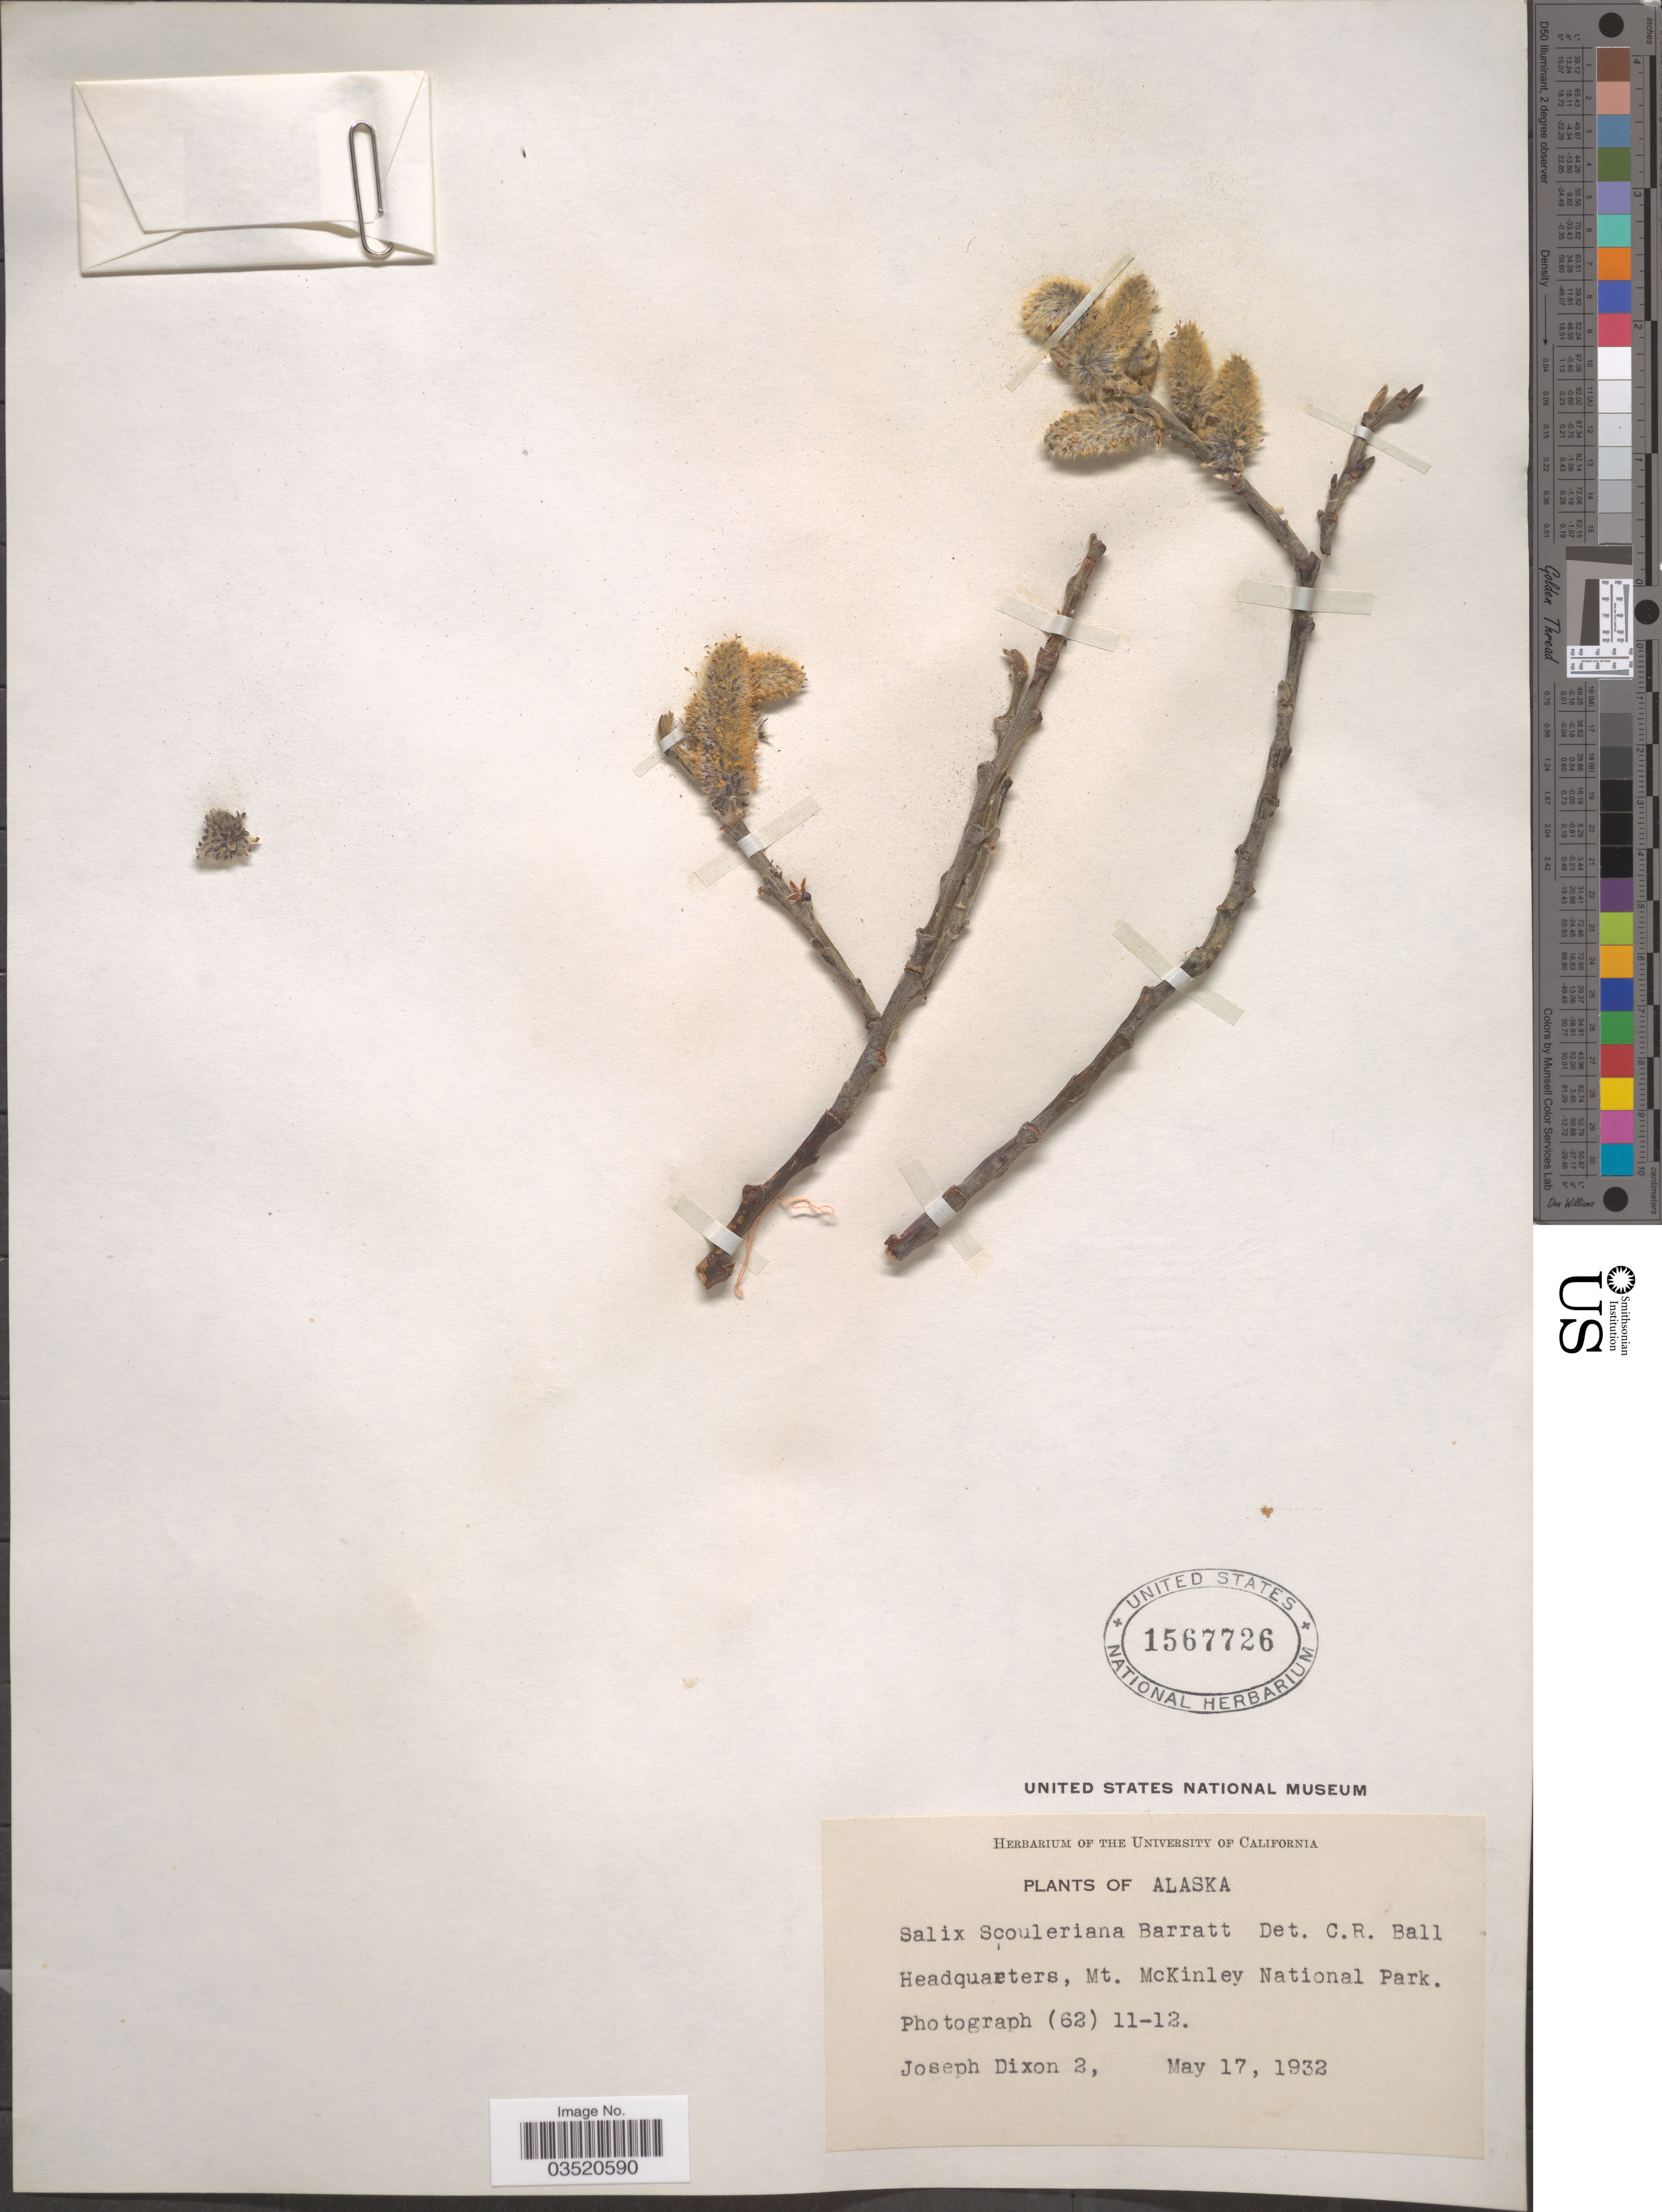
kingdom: Plantae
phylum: Tracheophyta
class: Magnoliopsida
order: Malpighiales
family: Salicaceae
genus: Salix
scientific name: Salix scouleriana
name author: Barratt ex Hook.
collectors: J. Dixon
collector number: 2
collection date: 1932-05-17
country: United States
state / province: Alaska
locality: Headquarters, Mt. McKinley National Park.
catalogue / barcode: US 1567726